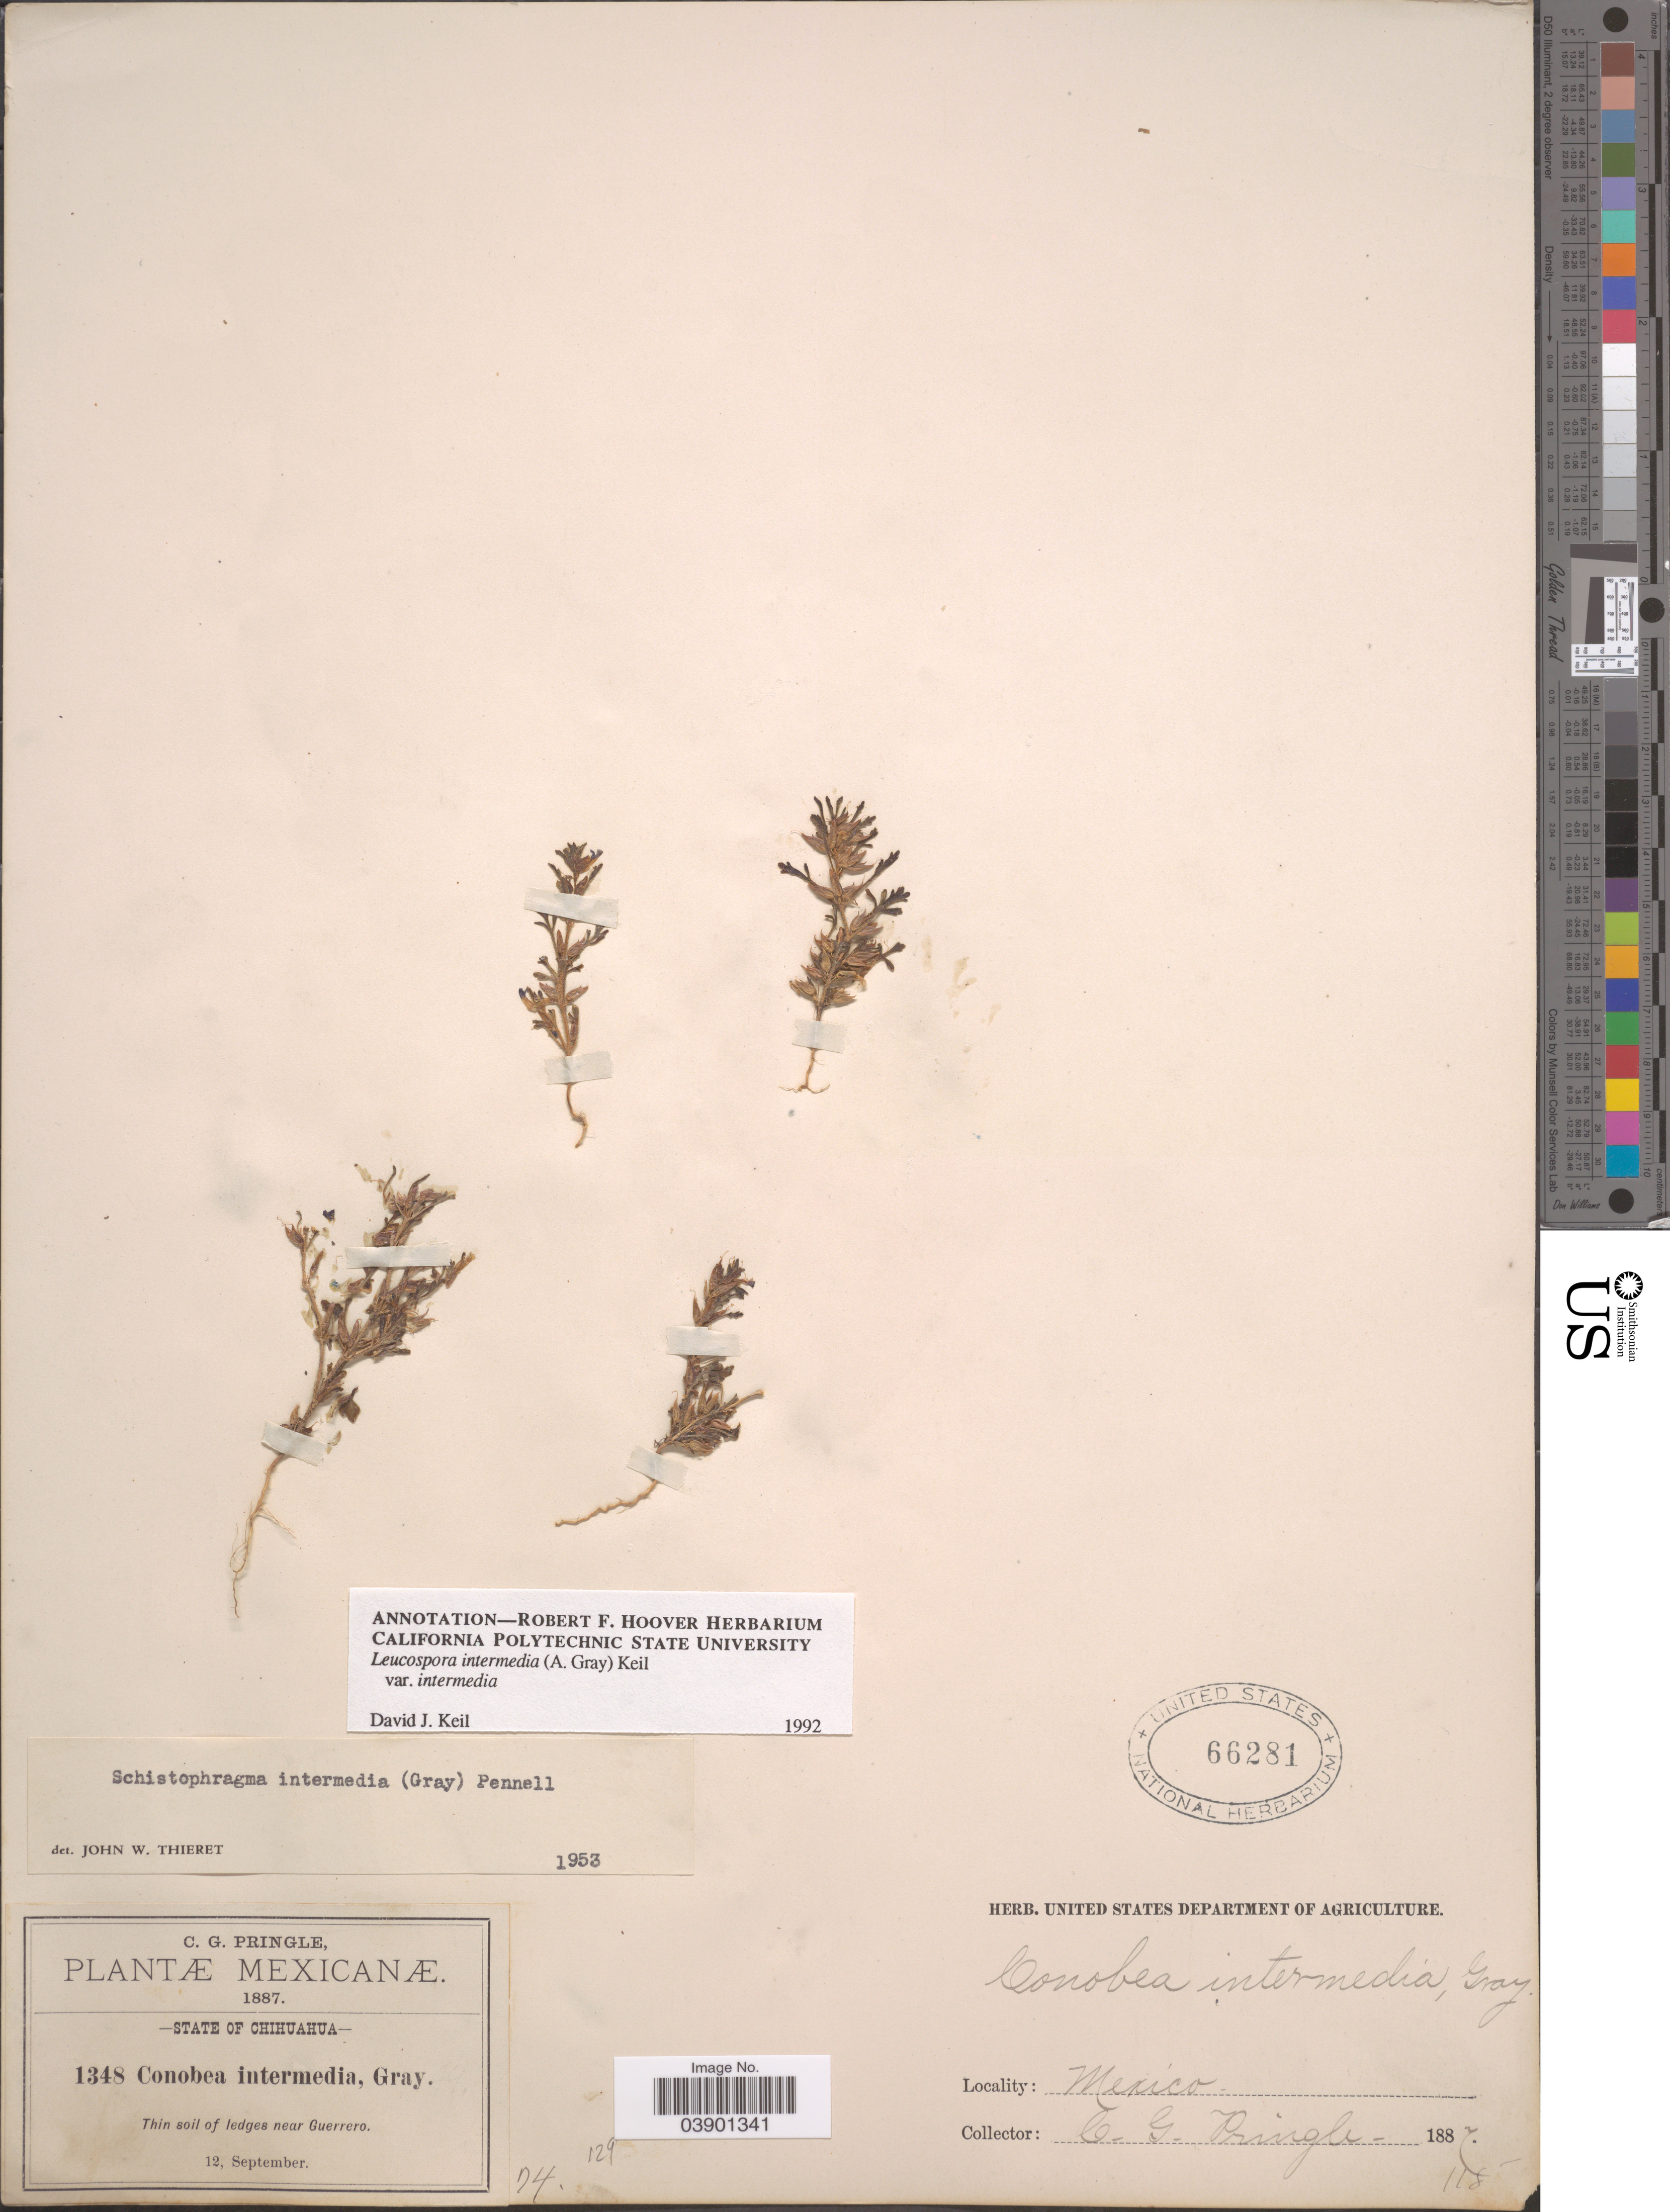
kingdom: Plantae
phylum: Tracheophyta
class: Magnoliopsida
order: Lamiales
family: Plantaginaceae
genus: Schistophragma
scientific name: Schistophragma intermedium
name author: (A. Gray) Pennell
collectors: C. G. Pringle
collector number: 1348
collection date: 1887-09-12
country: Mexico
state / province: Chihuahua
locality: Near Guerrero.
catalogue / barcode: US 66281